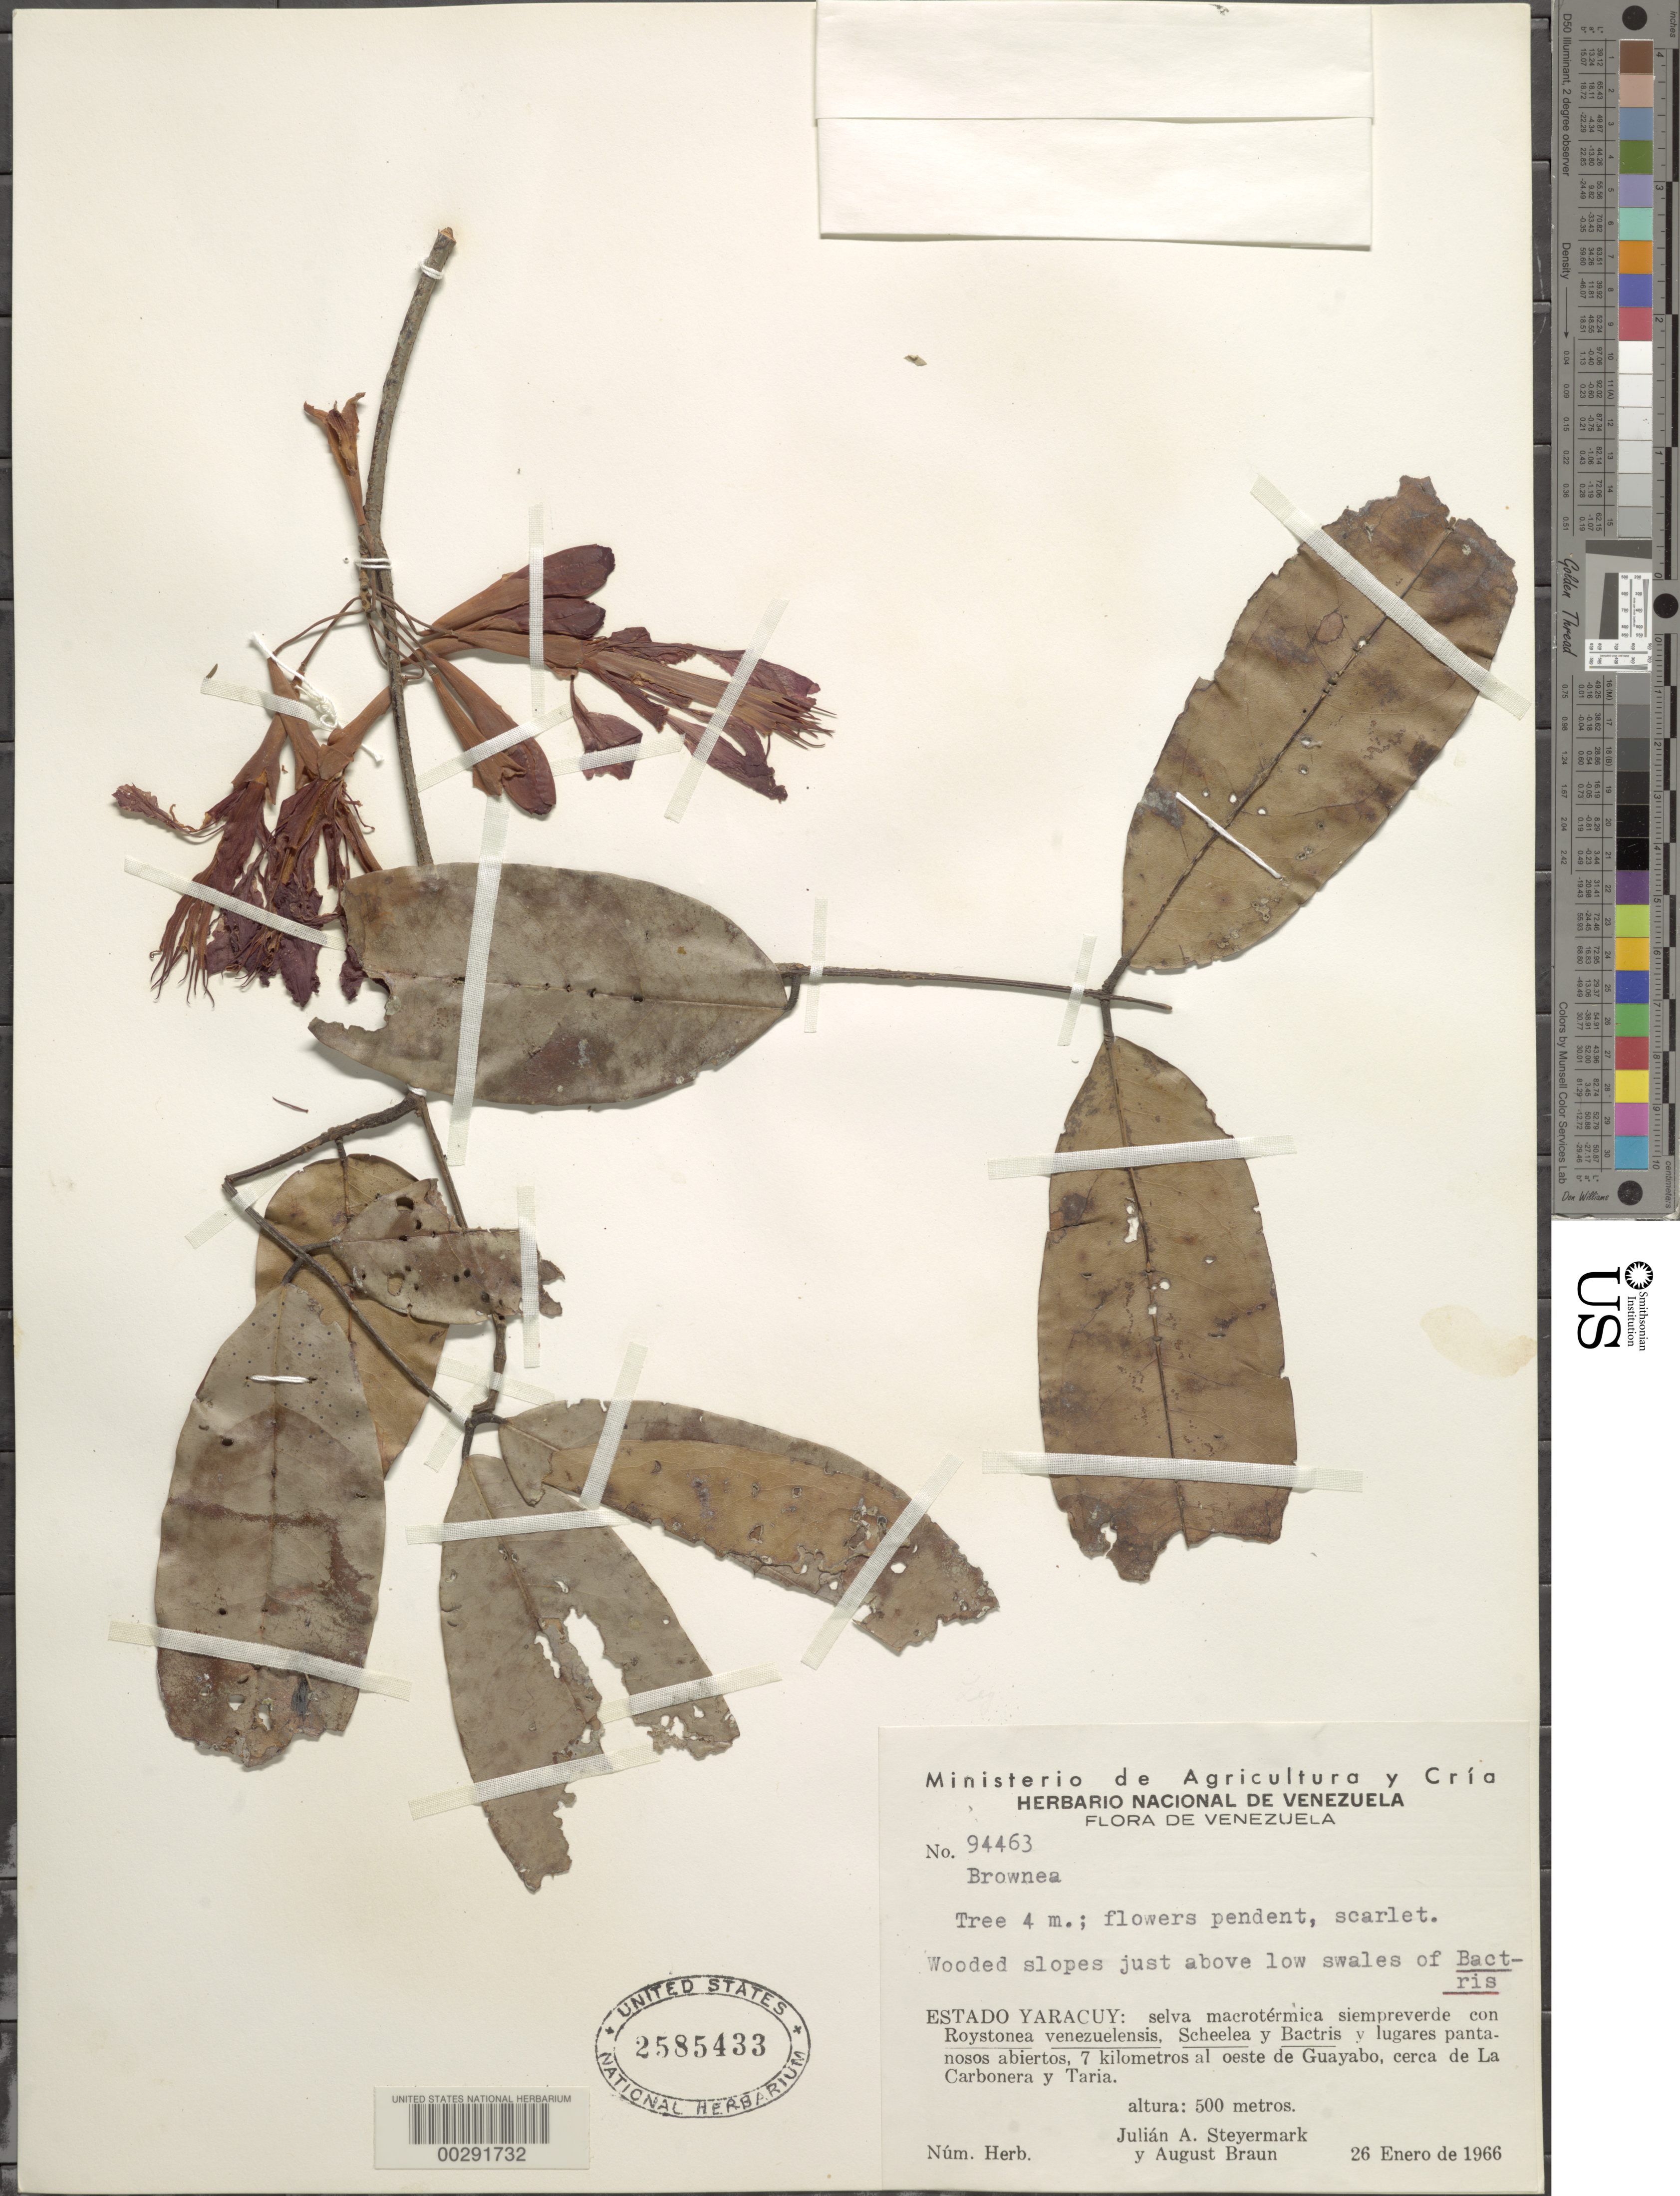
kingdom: Plantae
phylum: Tracheophyta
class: Magnoliopsida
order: Fabales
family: Fabaceae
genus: Brownea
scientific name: Brownea coccinea subsp. coccinea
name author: Jacq.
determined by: Santos-Silva, J.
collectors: J. Steyermark & A. Braun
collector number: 94463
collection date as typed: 26 Jan 1966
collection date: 1966-01-26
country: Venezuela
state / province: Yaracuy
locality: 7 km e of guayabo, ca la carbonera and taria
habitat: Macrotermica evergreen forest and open marsh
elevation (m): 500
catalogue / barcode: US 2585433